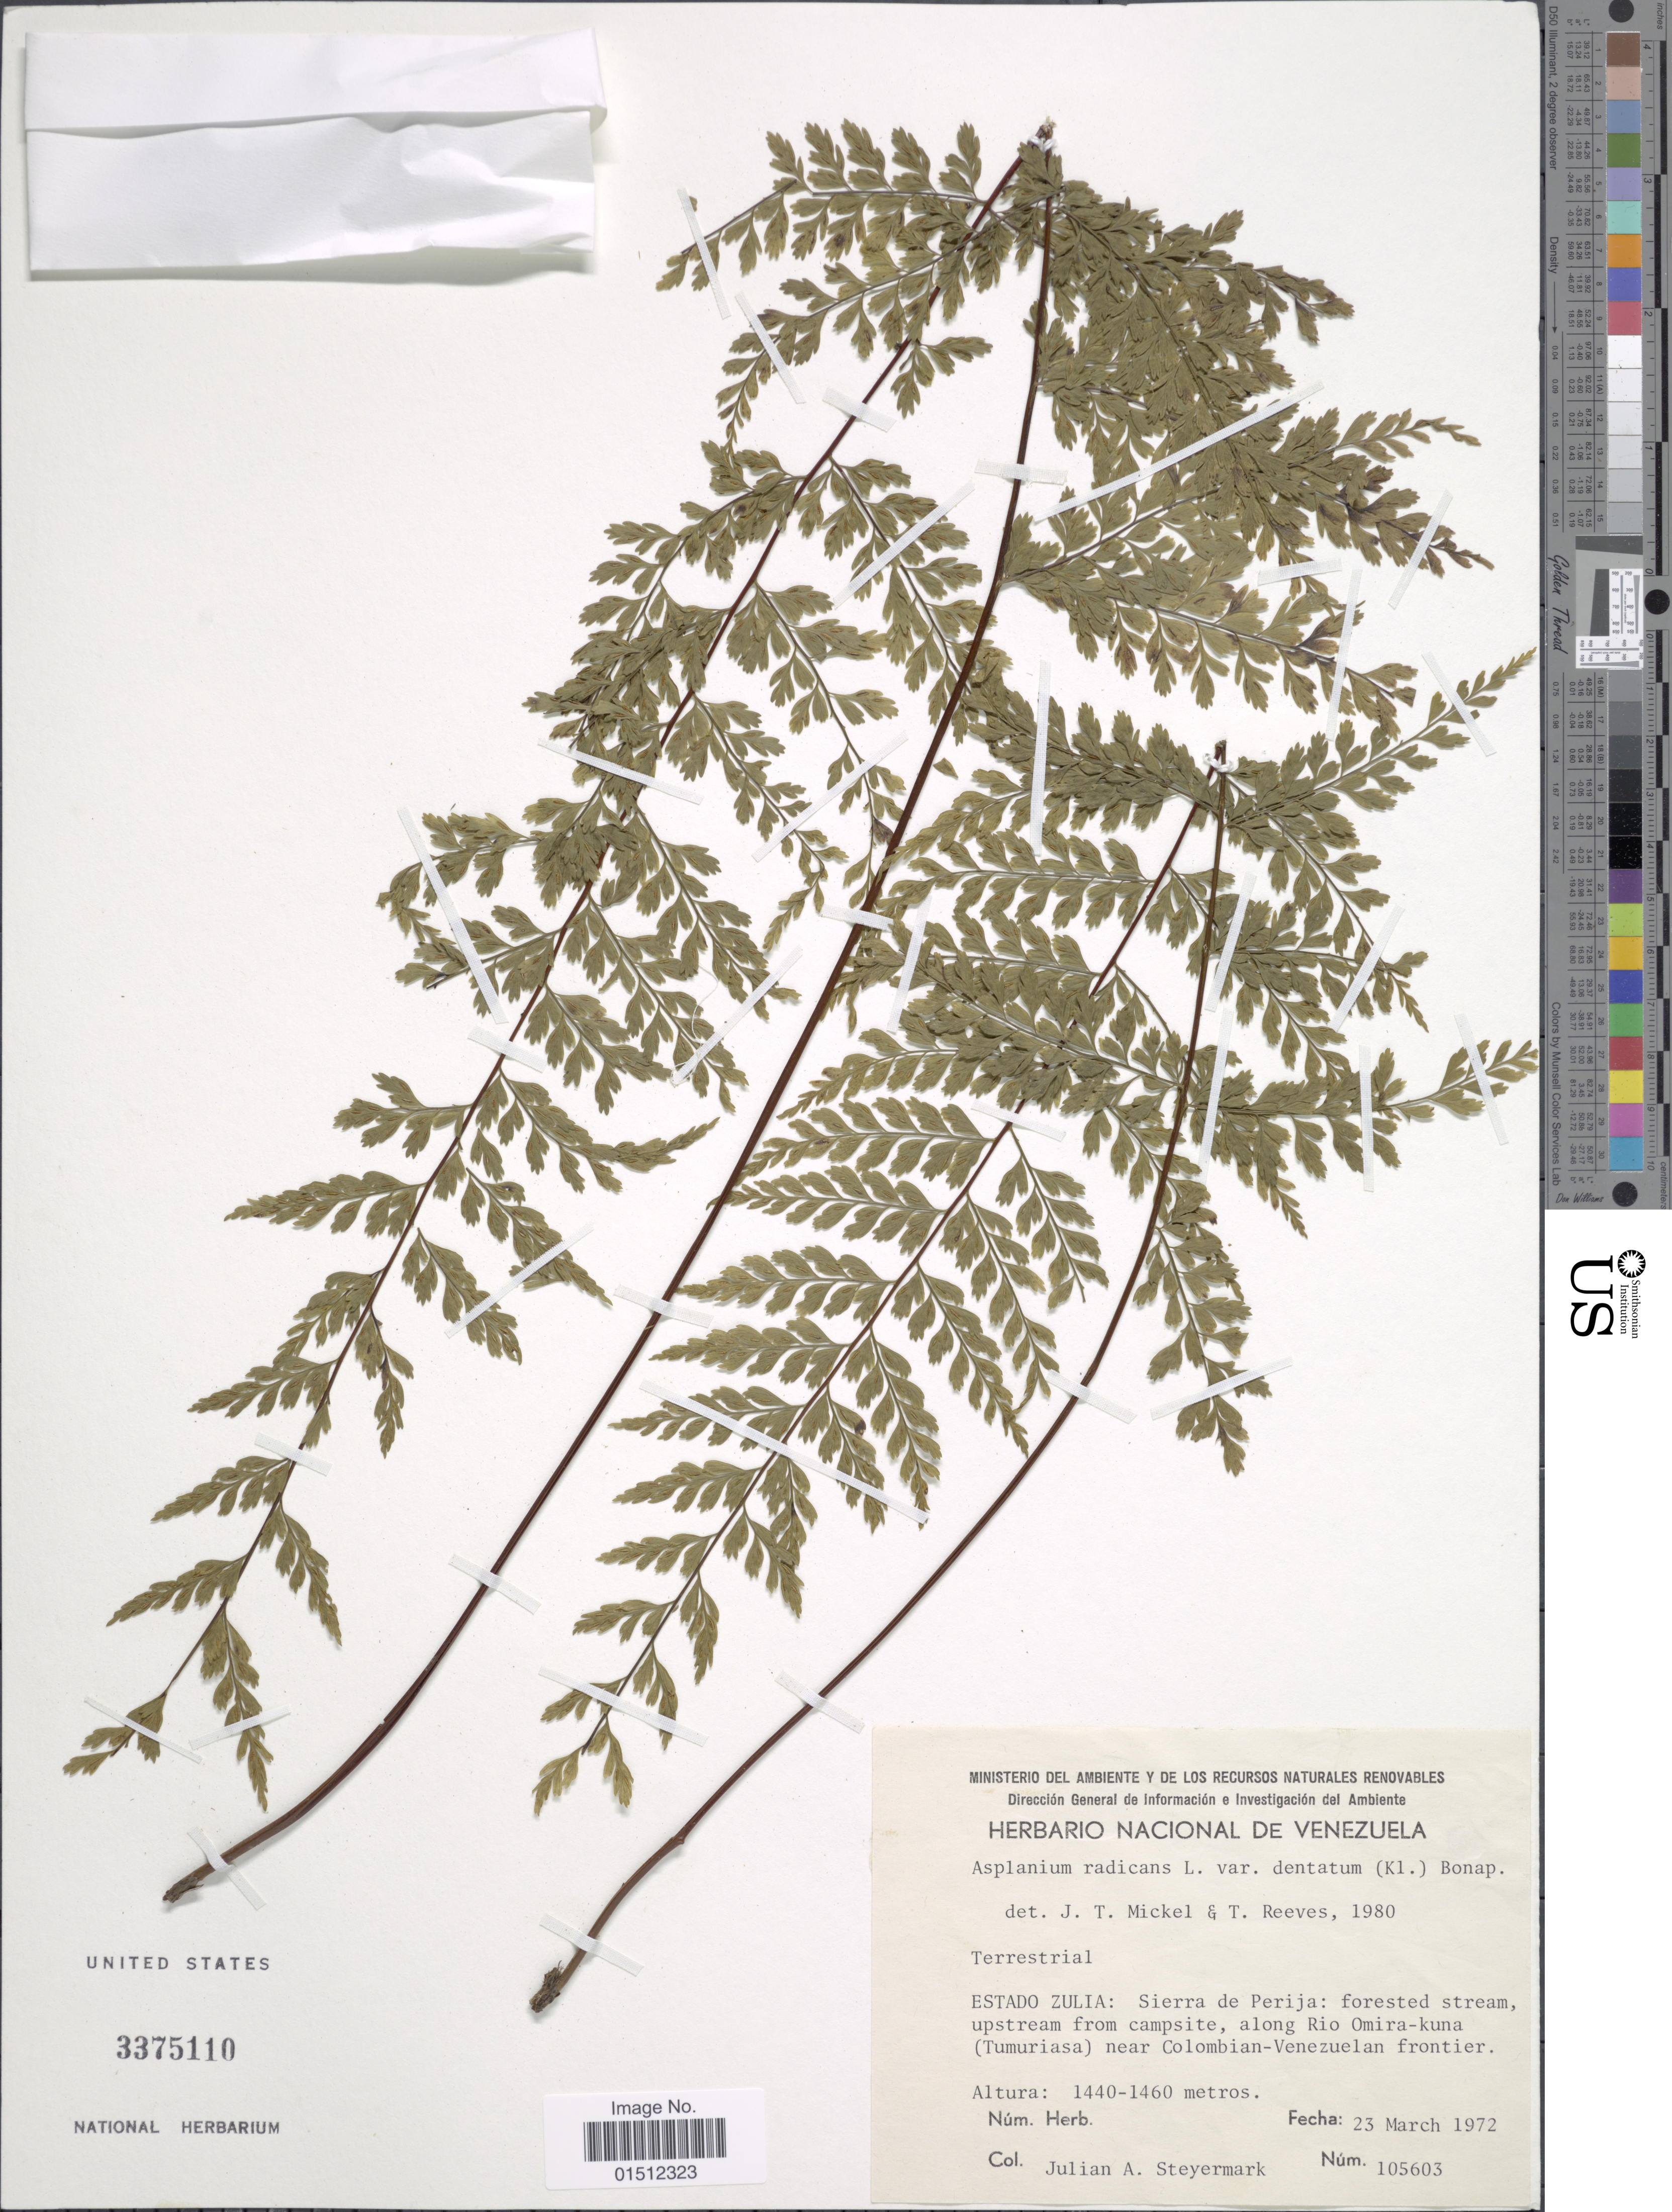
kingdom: Plantae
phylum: Tracheophyta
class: Polypodiopsida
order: Polypodiales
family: Aspleniaceae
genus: Asplenium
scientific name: Asplenium radicans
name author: L.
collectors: J. Steyermark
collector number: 105603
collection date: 1972-03-23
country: Venezuela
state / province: Zulia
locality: Estado Zulia: Sierra de Perija, Along Rio Omira-kuna (Tumuriasa) near Colombian-Venezuelan frontier.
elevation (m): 1440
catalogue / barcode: US 3375110